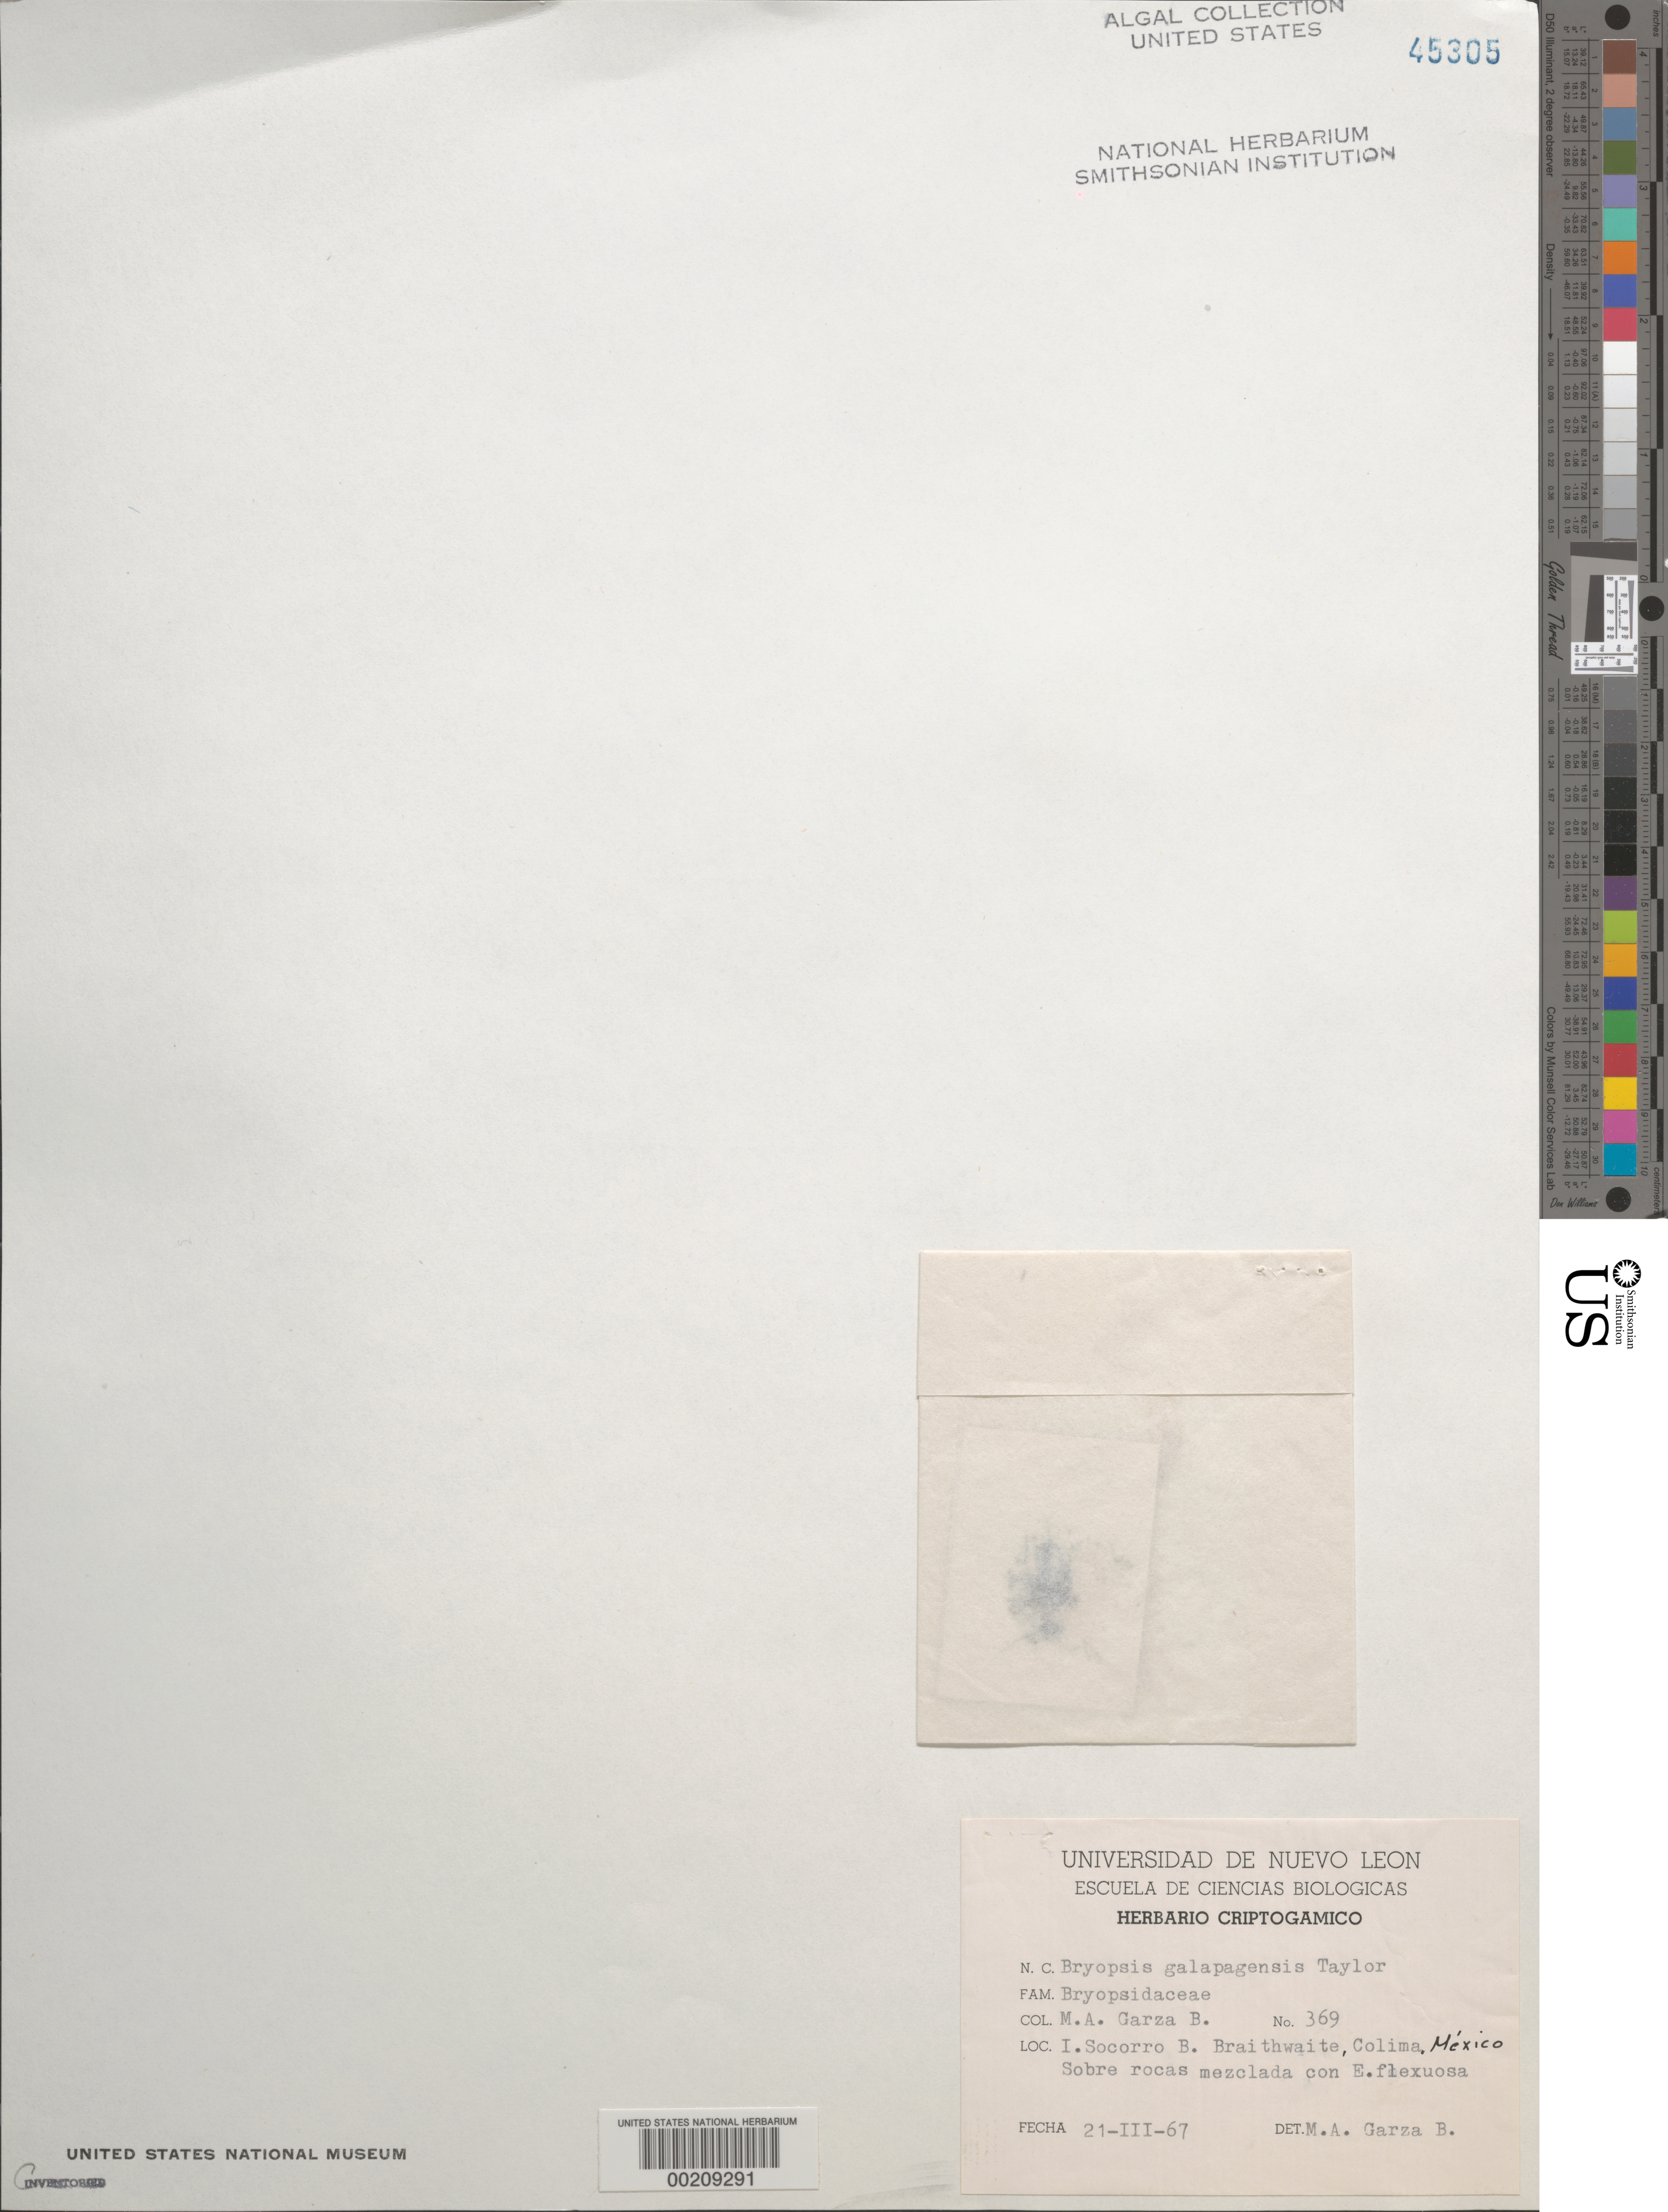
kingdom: Plantae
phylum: Chlorophyta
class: Ulvophyceae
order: Bryopsidales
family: Bryopsidaceae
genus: Bryopsis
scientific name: Bryopsis galapagensis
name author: W.R. Taylor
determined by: Garza Barrientos, M. A.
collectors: M. Garza Barrientos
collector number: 369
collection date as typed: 21 Mar 1967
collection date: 1967-03-21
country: Mexico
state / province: Colima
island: Isla Socorro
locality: Bahia Braithwaite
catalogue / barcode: US 45305